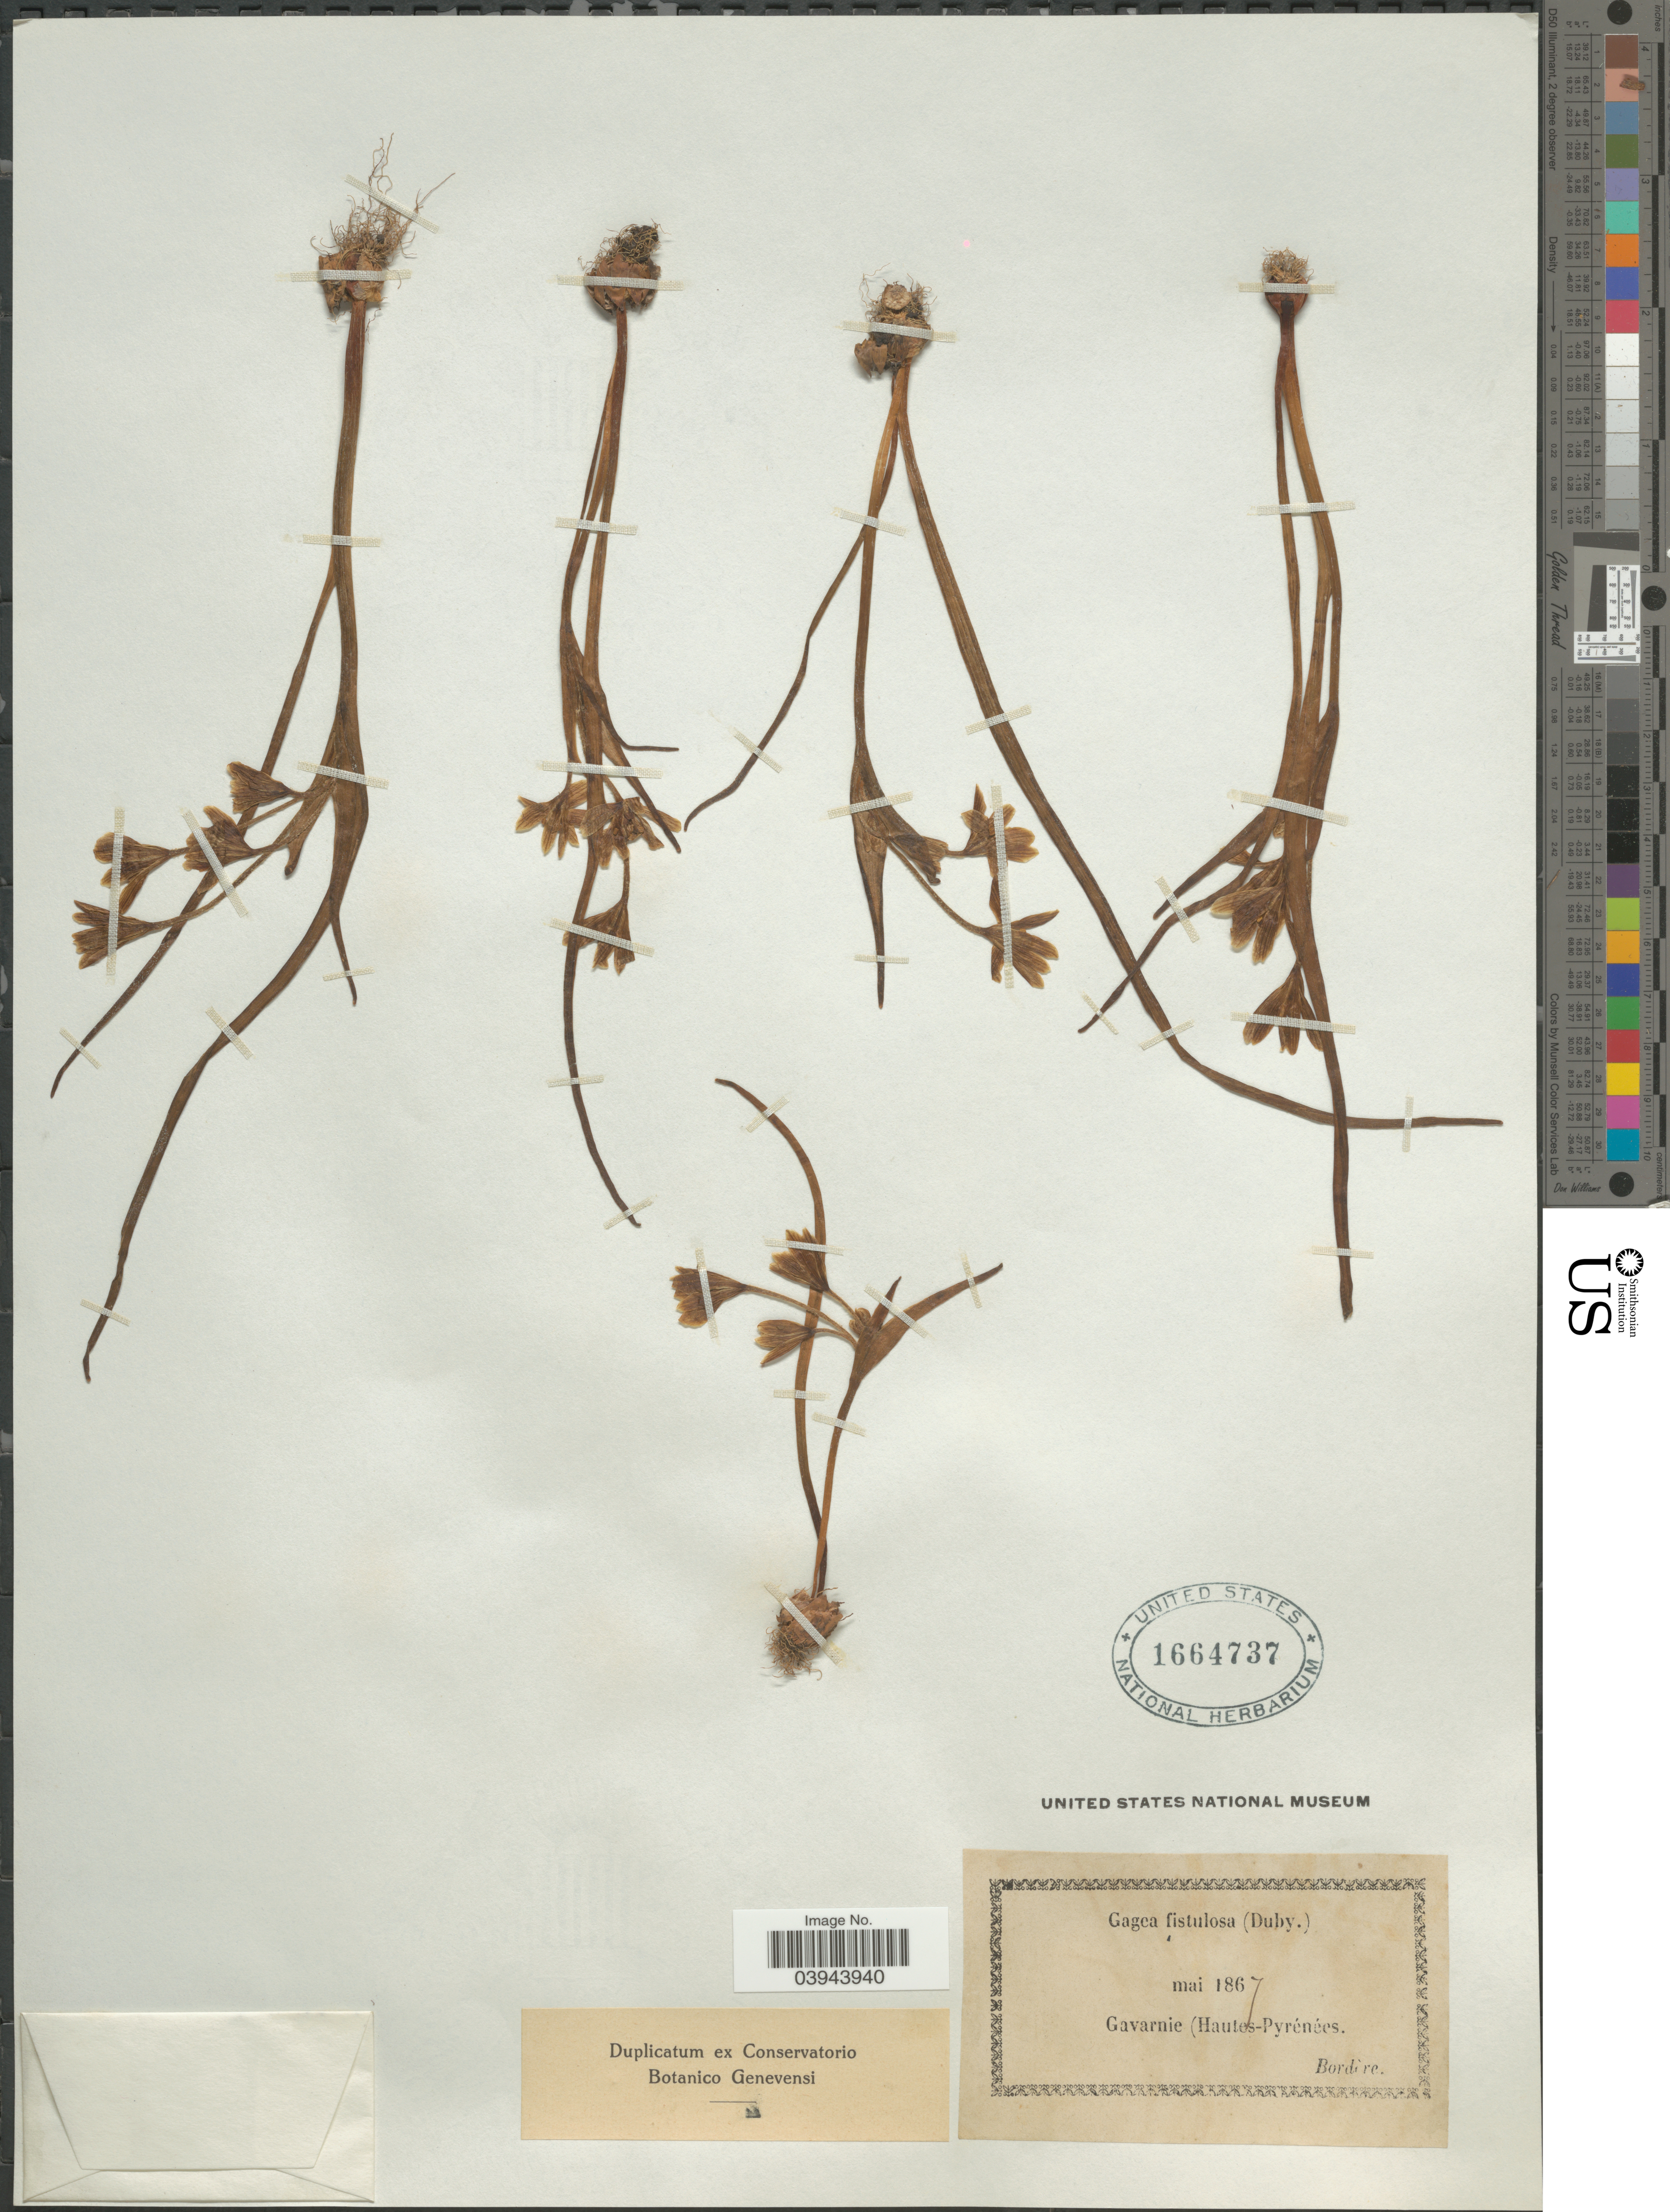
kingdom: Plantae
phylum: Tracheophyta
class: Liliopsida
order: Liliales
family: Liliaceae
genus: Gagea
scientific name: Gagea fistulosa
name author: (Ramond ex DC.) Ker Gawl.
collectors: -. Bordère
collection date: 1867-05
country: France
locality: Gavarnie (Hautes-Pyrénées).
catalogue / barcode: US 1664737